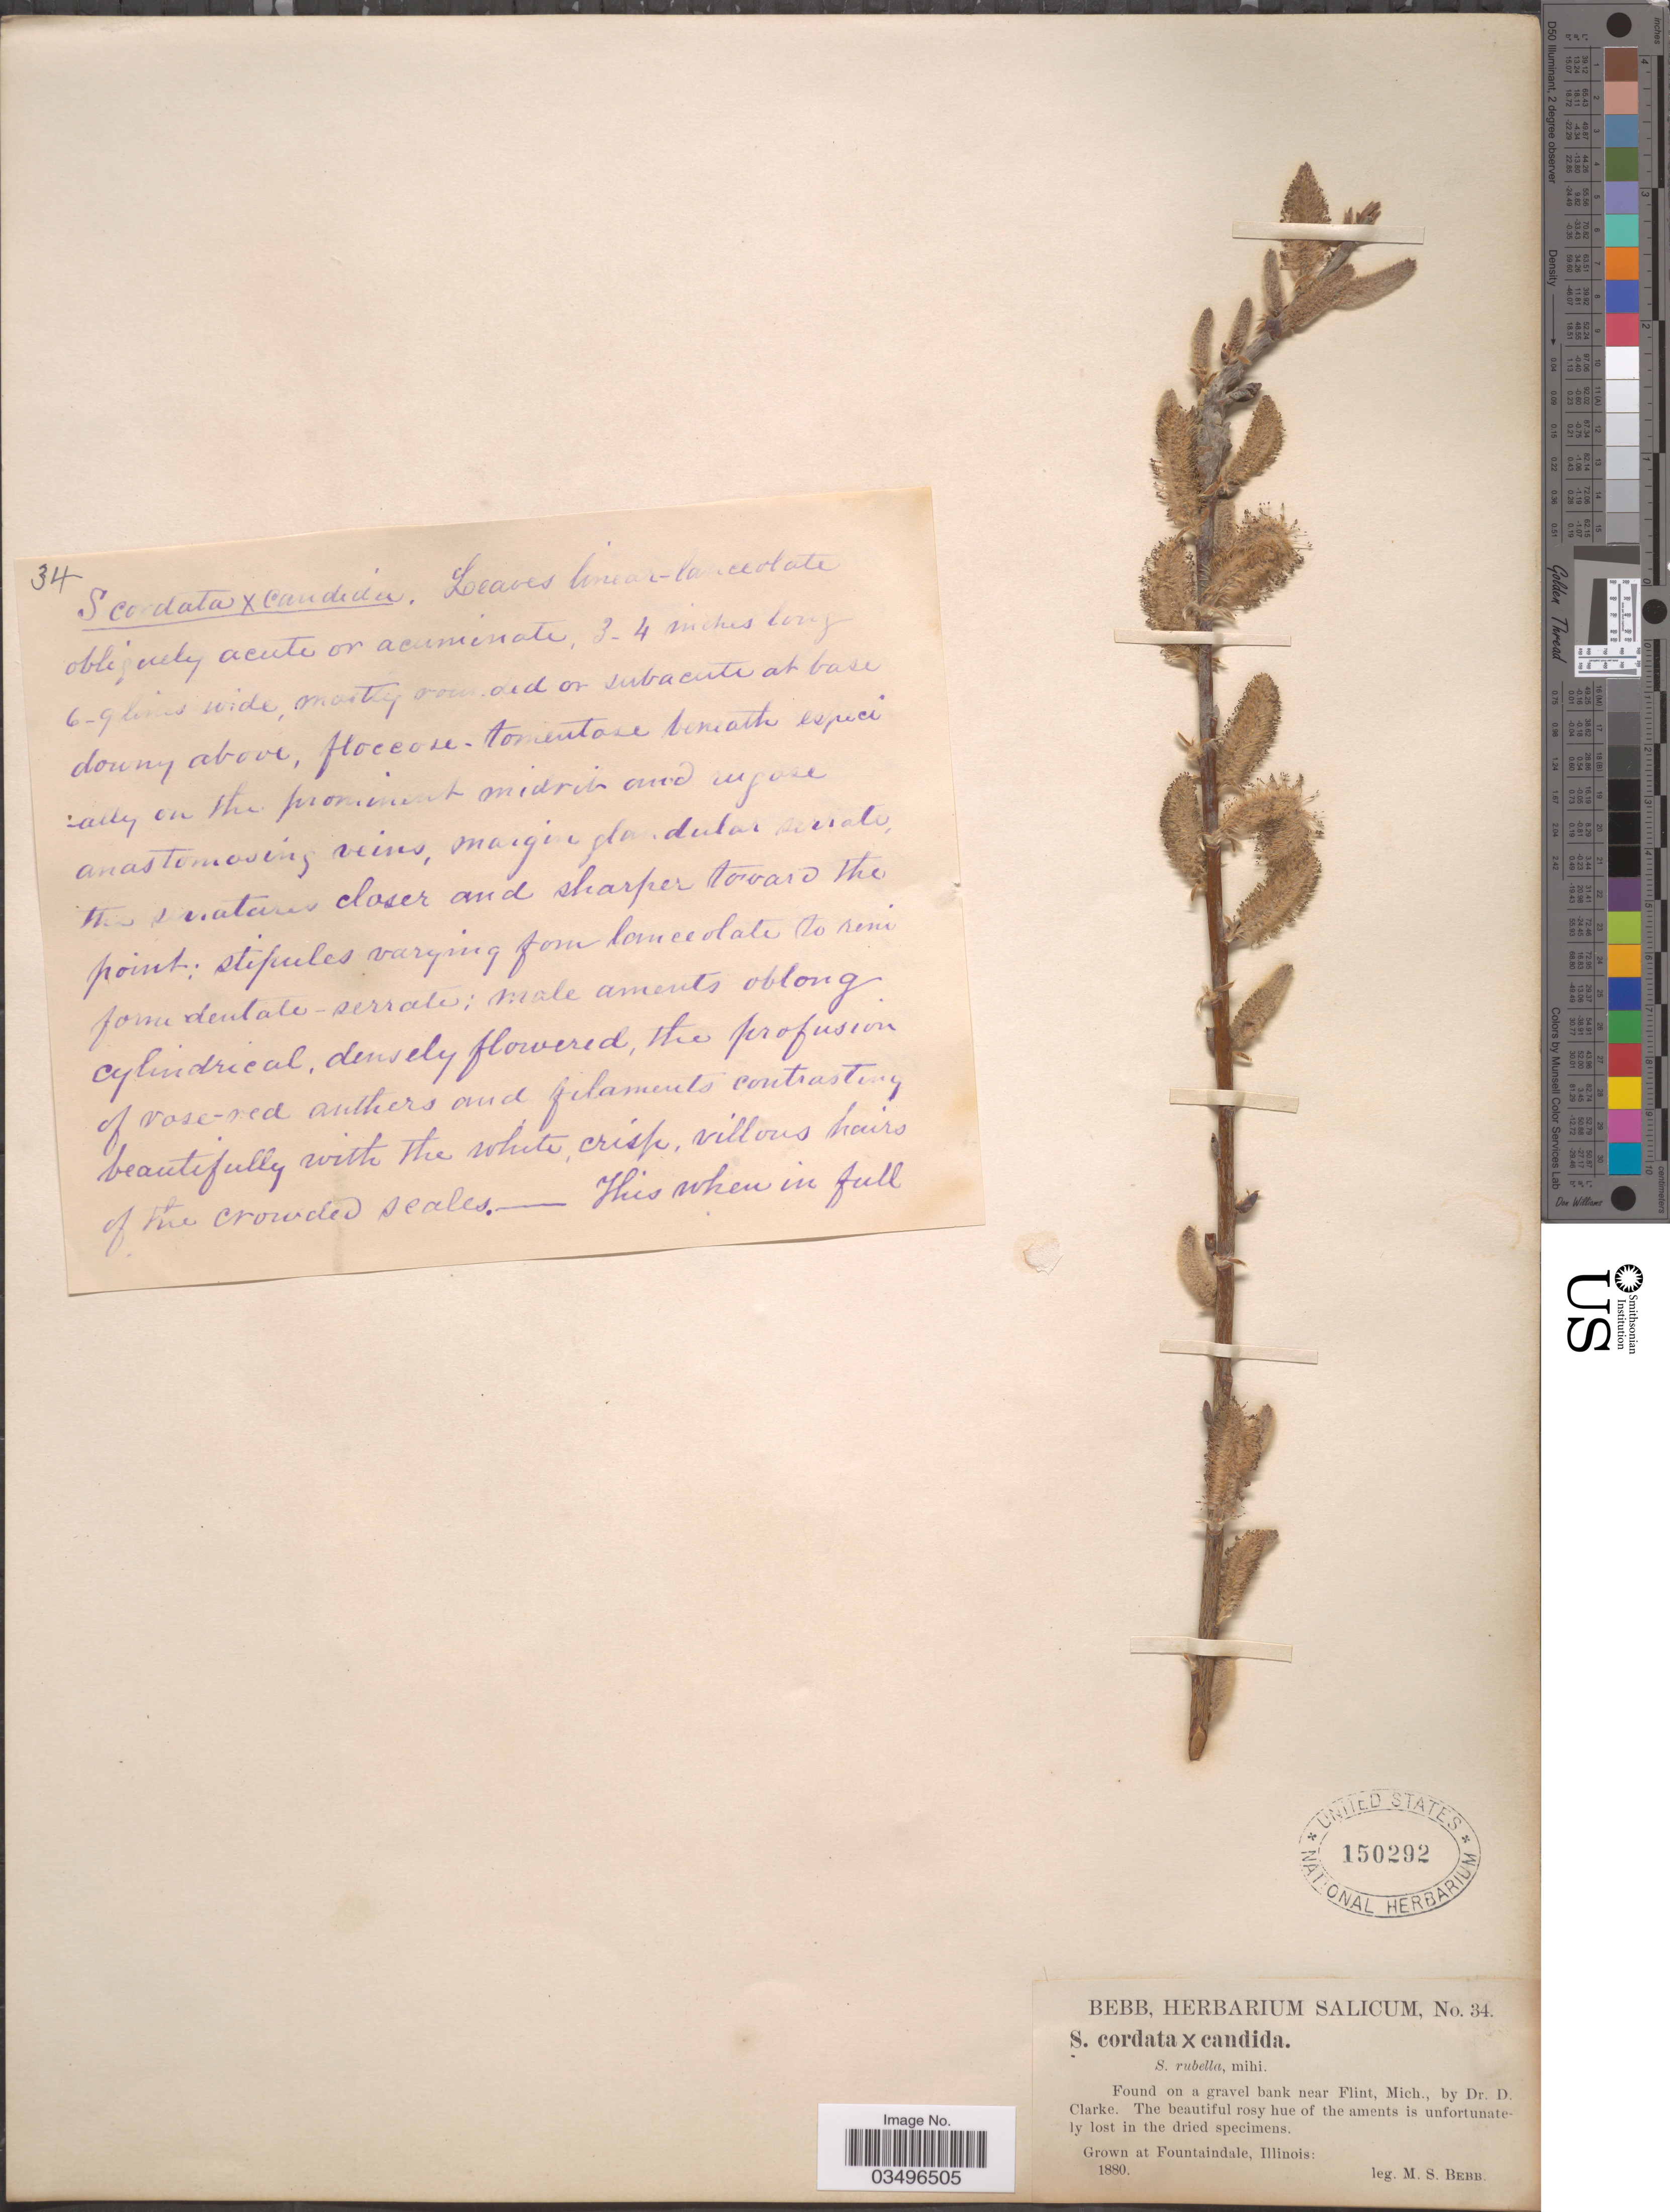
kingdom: Plantae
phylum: Tracheophyta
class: Magnoliopsida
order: Malpighiales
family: Salicaceae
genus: Salix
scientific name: Salix cordata x S. candida Flüggé ex Willd.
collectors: M. Bebb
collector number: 34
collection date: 1880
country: United States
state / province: Illinois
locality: Grown at Fountaindale.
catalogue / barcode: US 150292